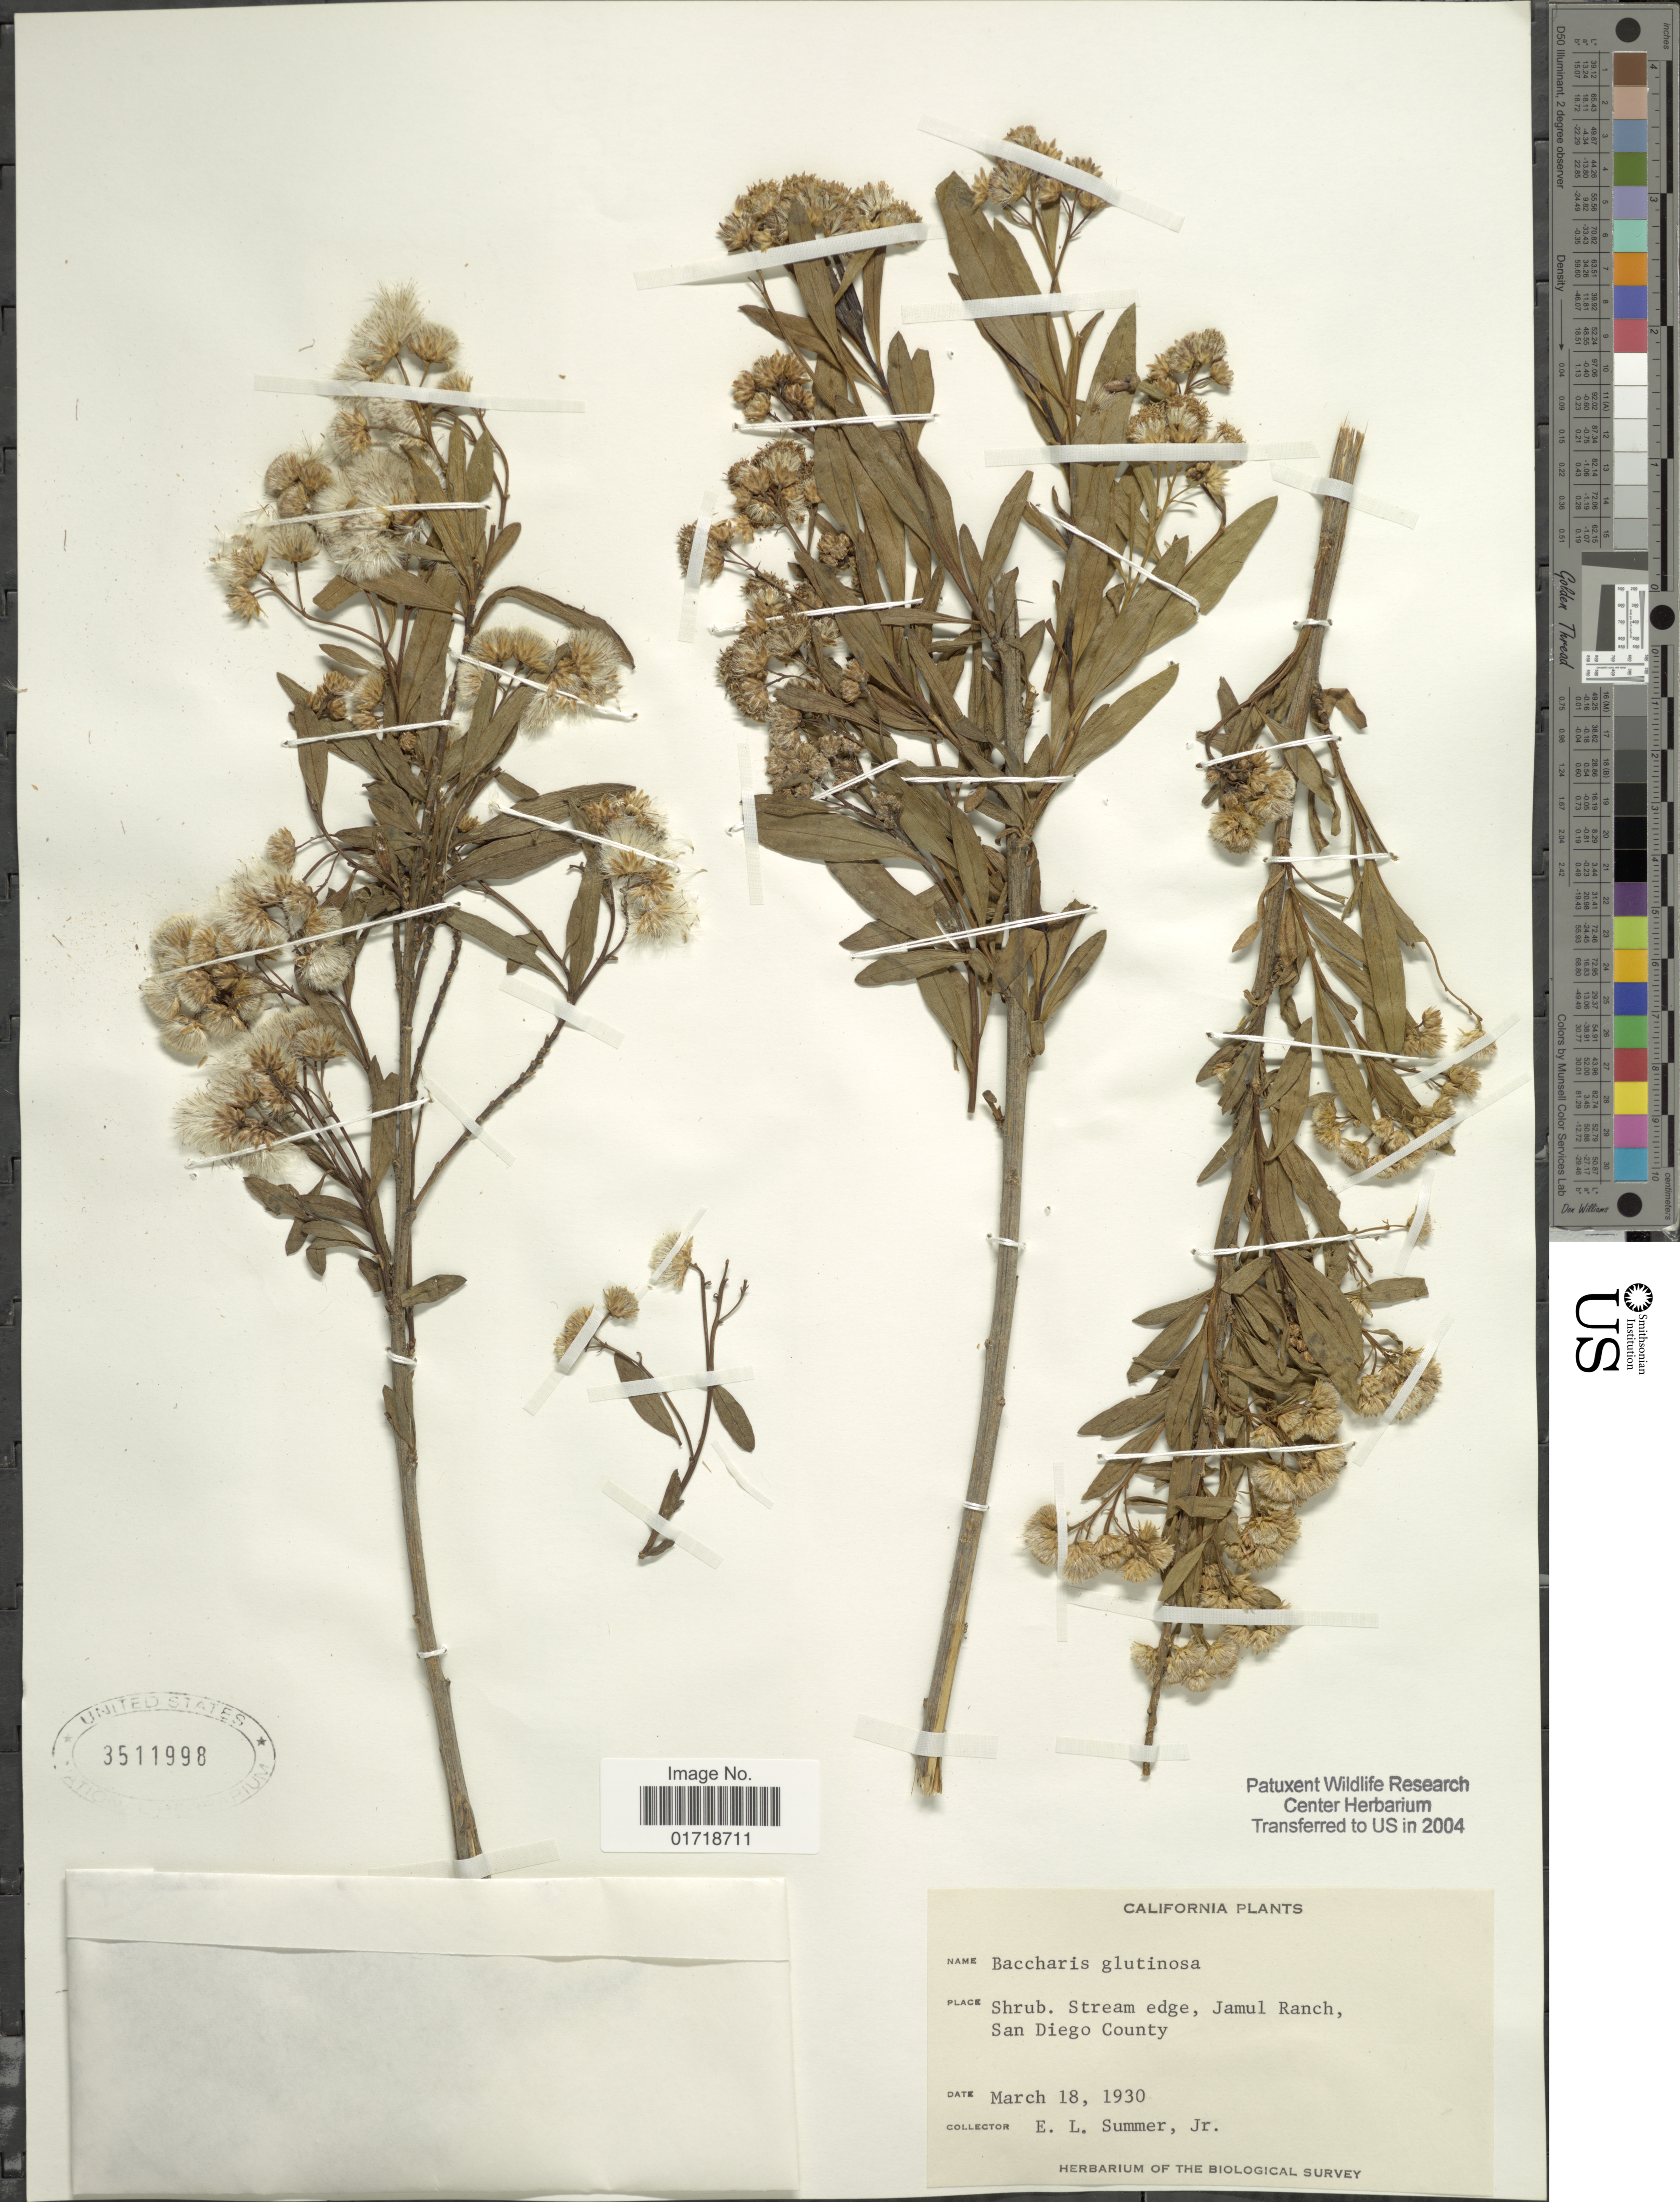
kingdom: Plantae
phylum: Tracheophyta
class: Magnoliopsida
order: Asterales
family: Asteraceae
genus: Baccharis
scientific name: Baccharis glutinosa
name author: Pers.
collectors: E. Summer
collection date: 1930-03-18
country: United States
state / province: California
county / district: San Diego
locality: Stream edge, Jamul Ranch, San Diego County.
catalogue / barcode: US 3511998